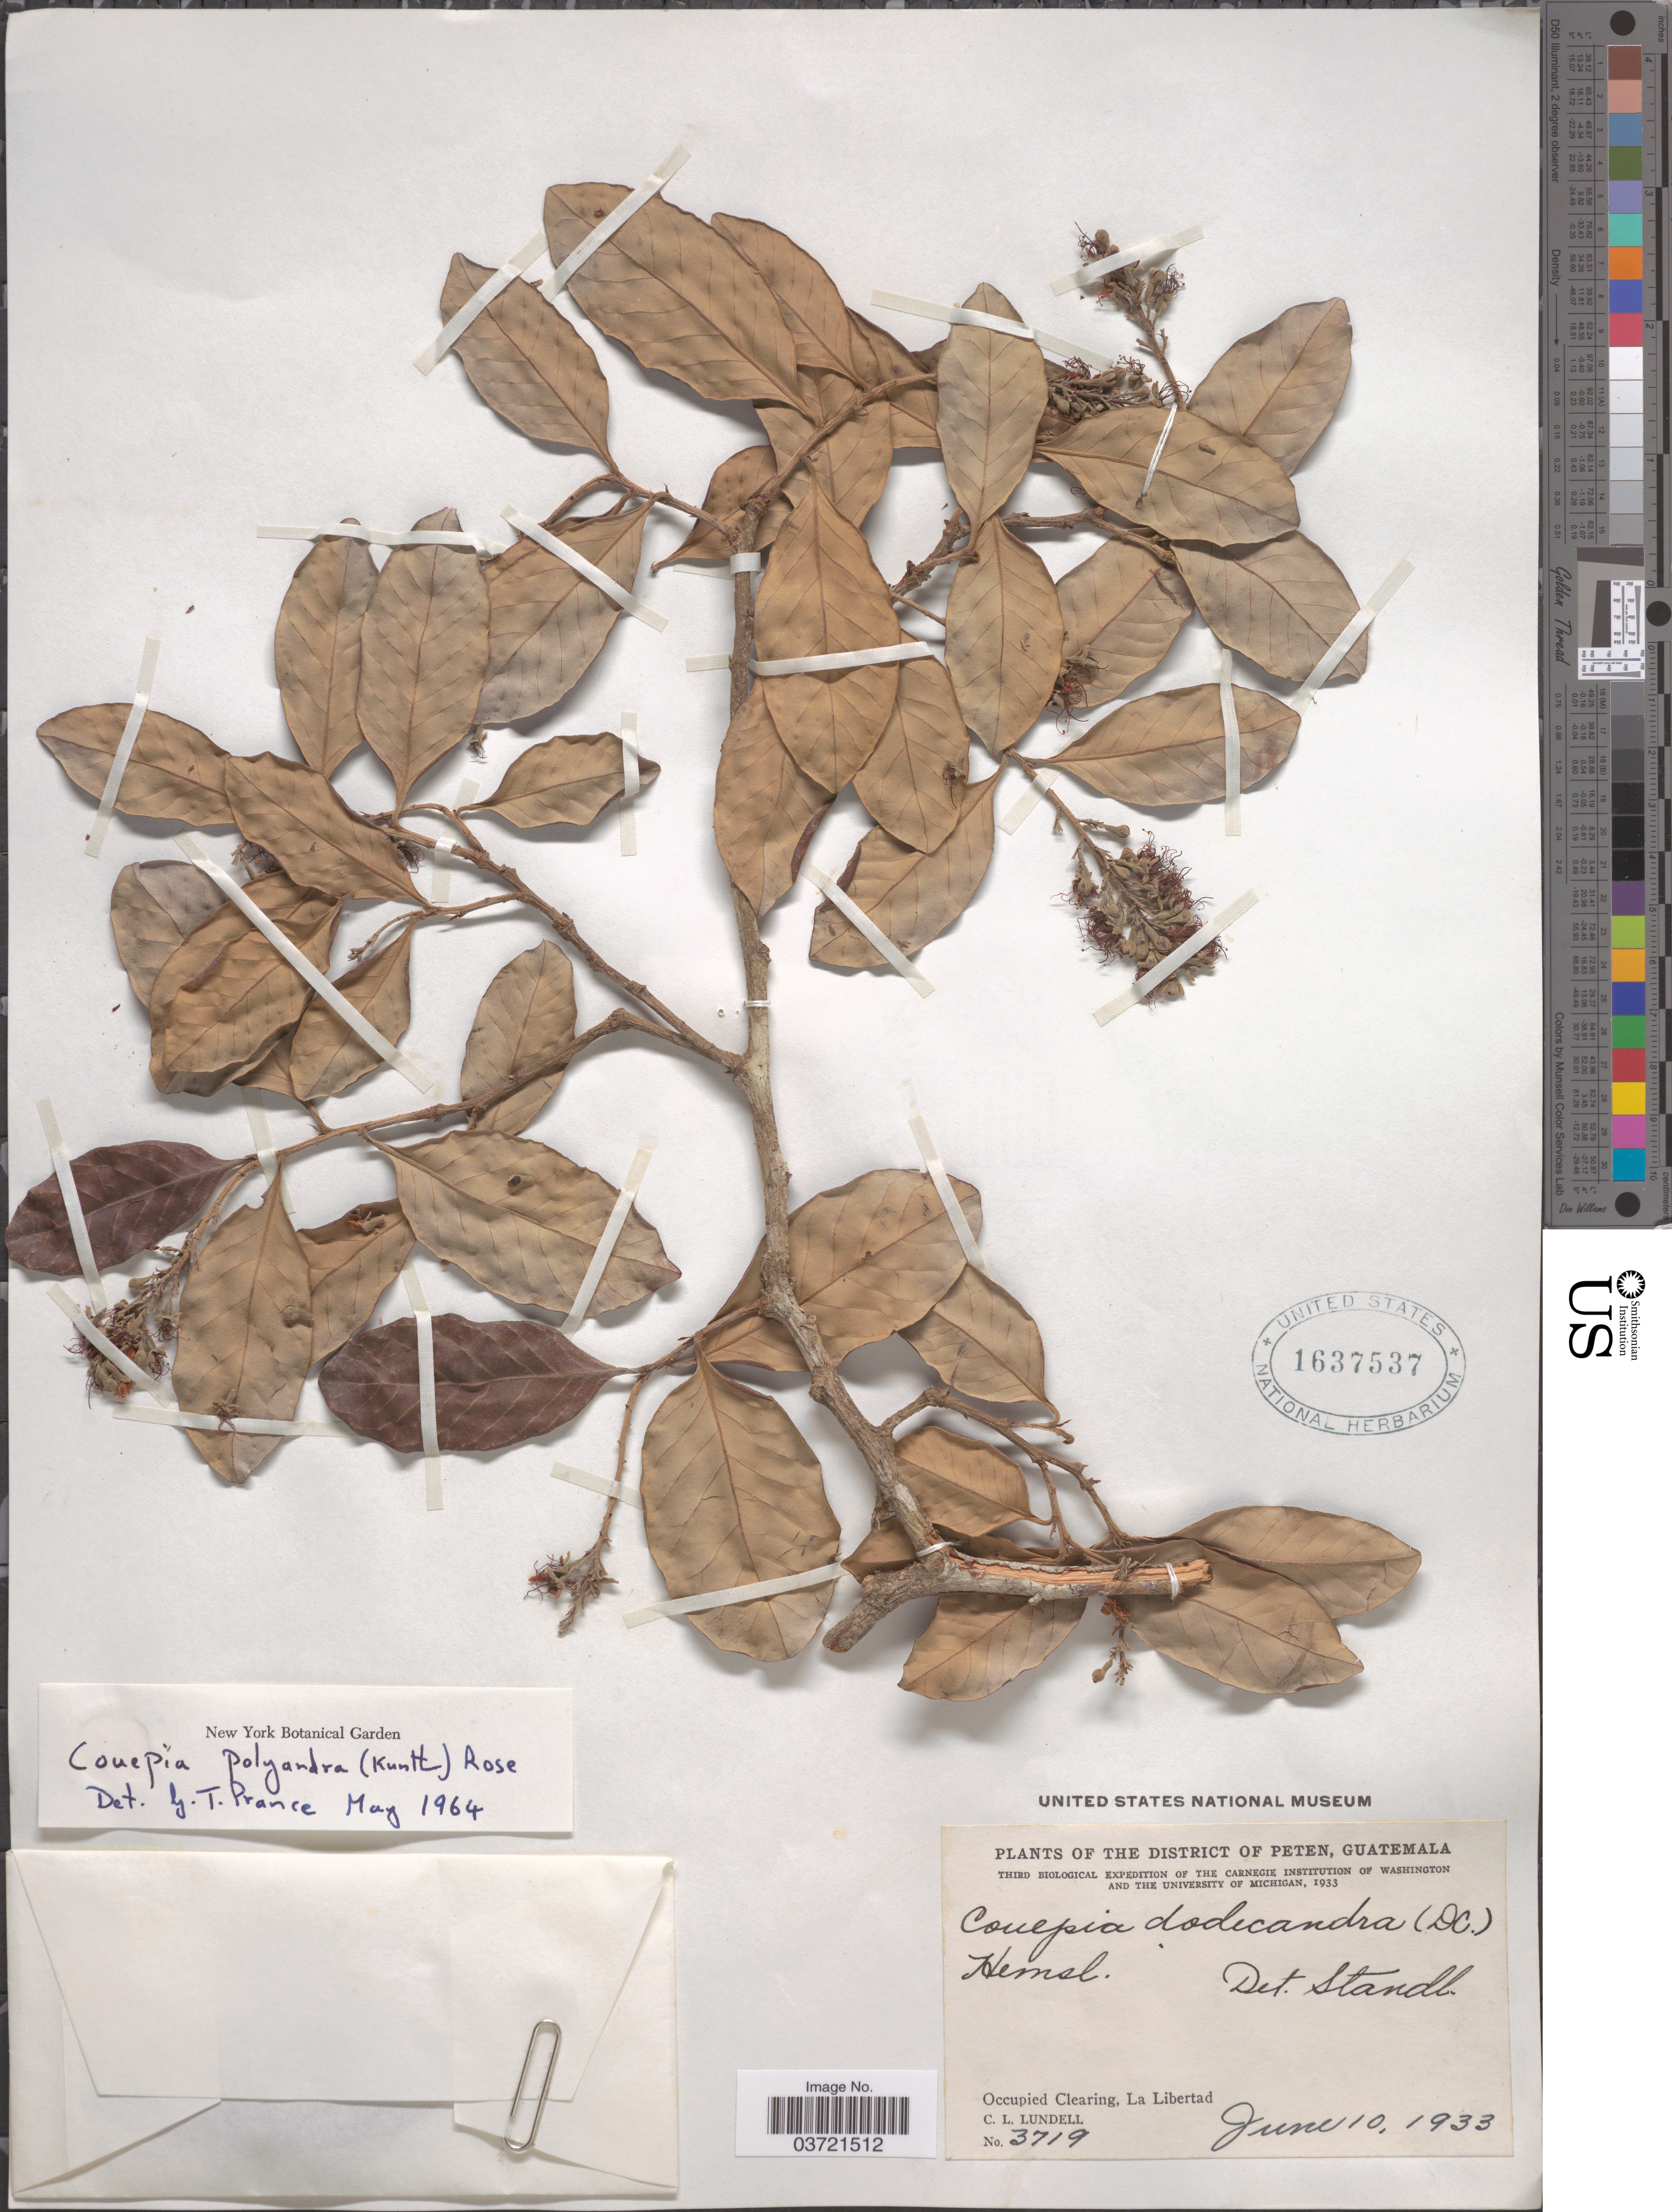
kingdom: Plantae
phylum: Tracheophyta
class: Magnoliopsida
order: Malpighiales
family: Chrysobalanaceae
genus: Couepia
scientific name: Couepia polyandra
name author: (Kunth) Rose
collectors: C. L. Lundell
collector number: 3719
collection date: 1933-06-10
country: Guatemala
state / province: El Peten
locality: The District of Peten. Occupied Clearing, La Libertad.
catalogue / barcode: US 1637537